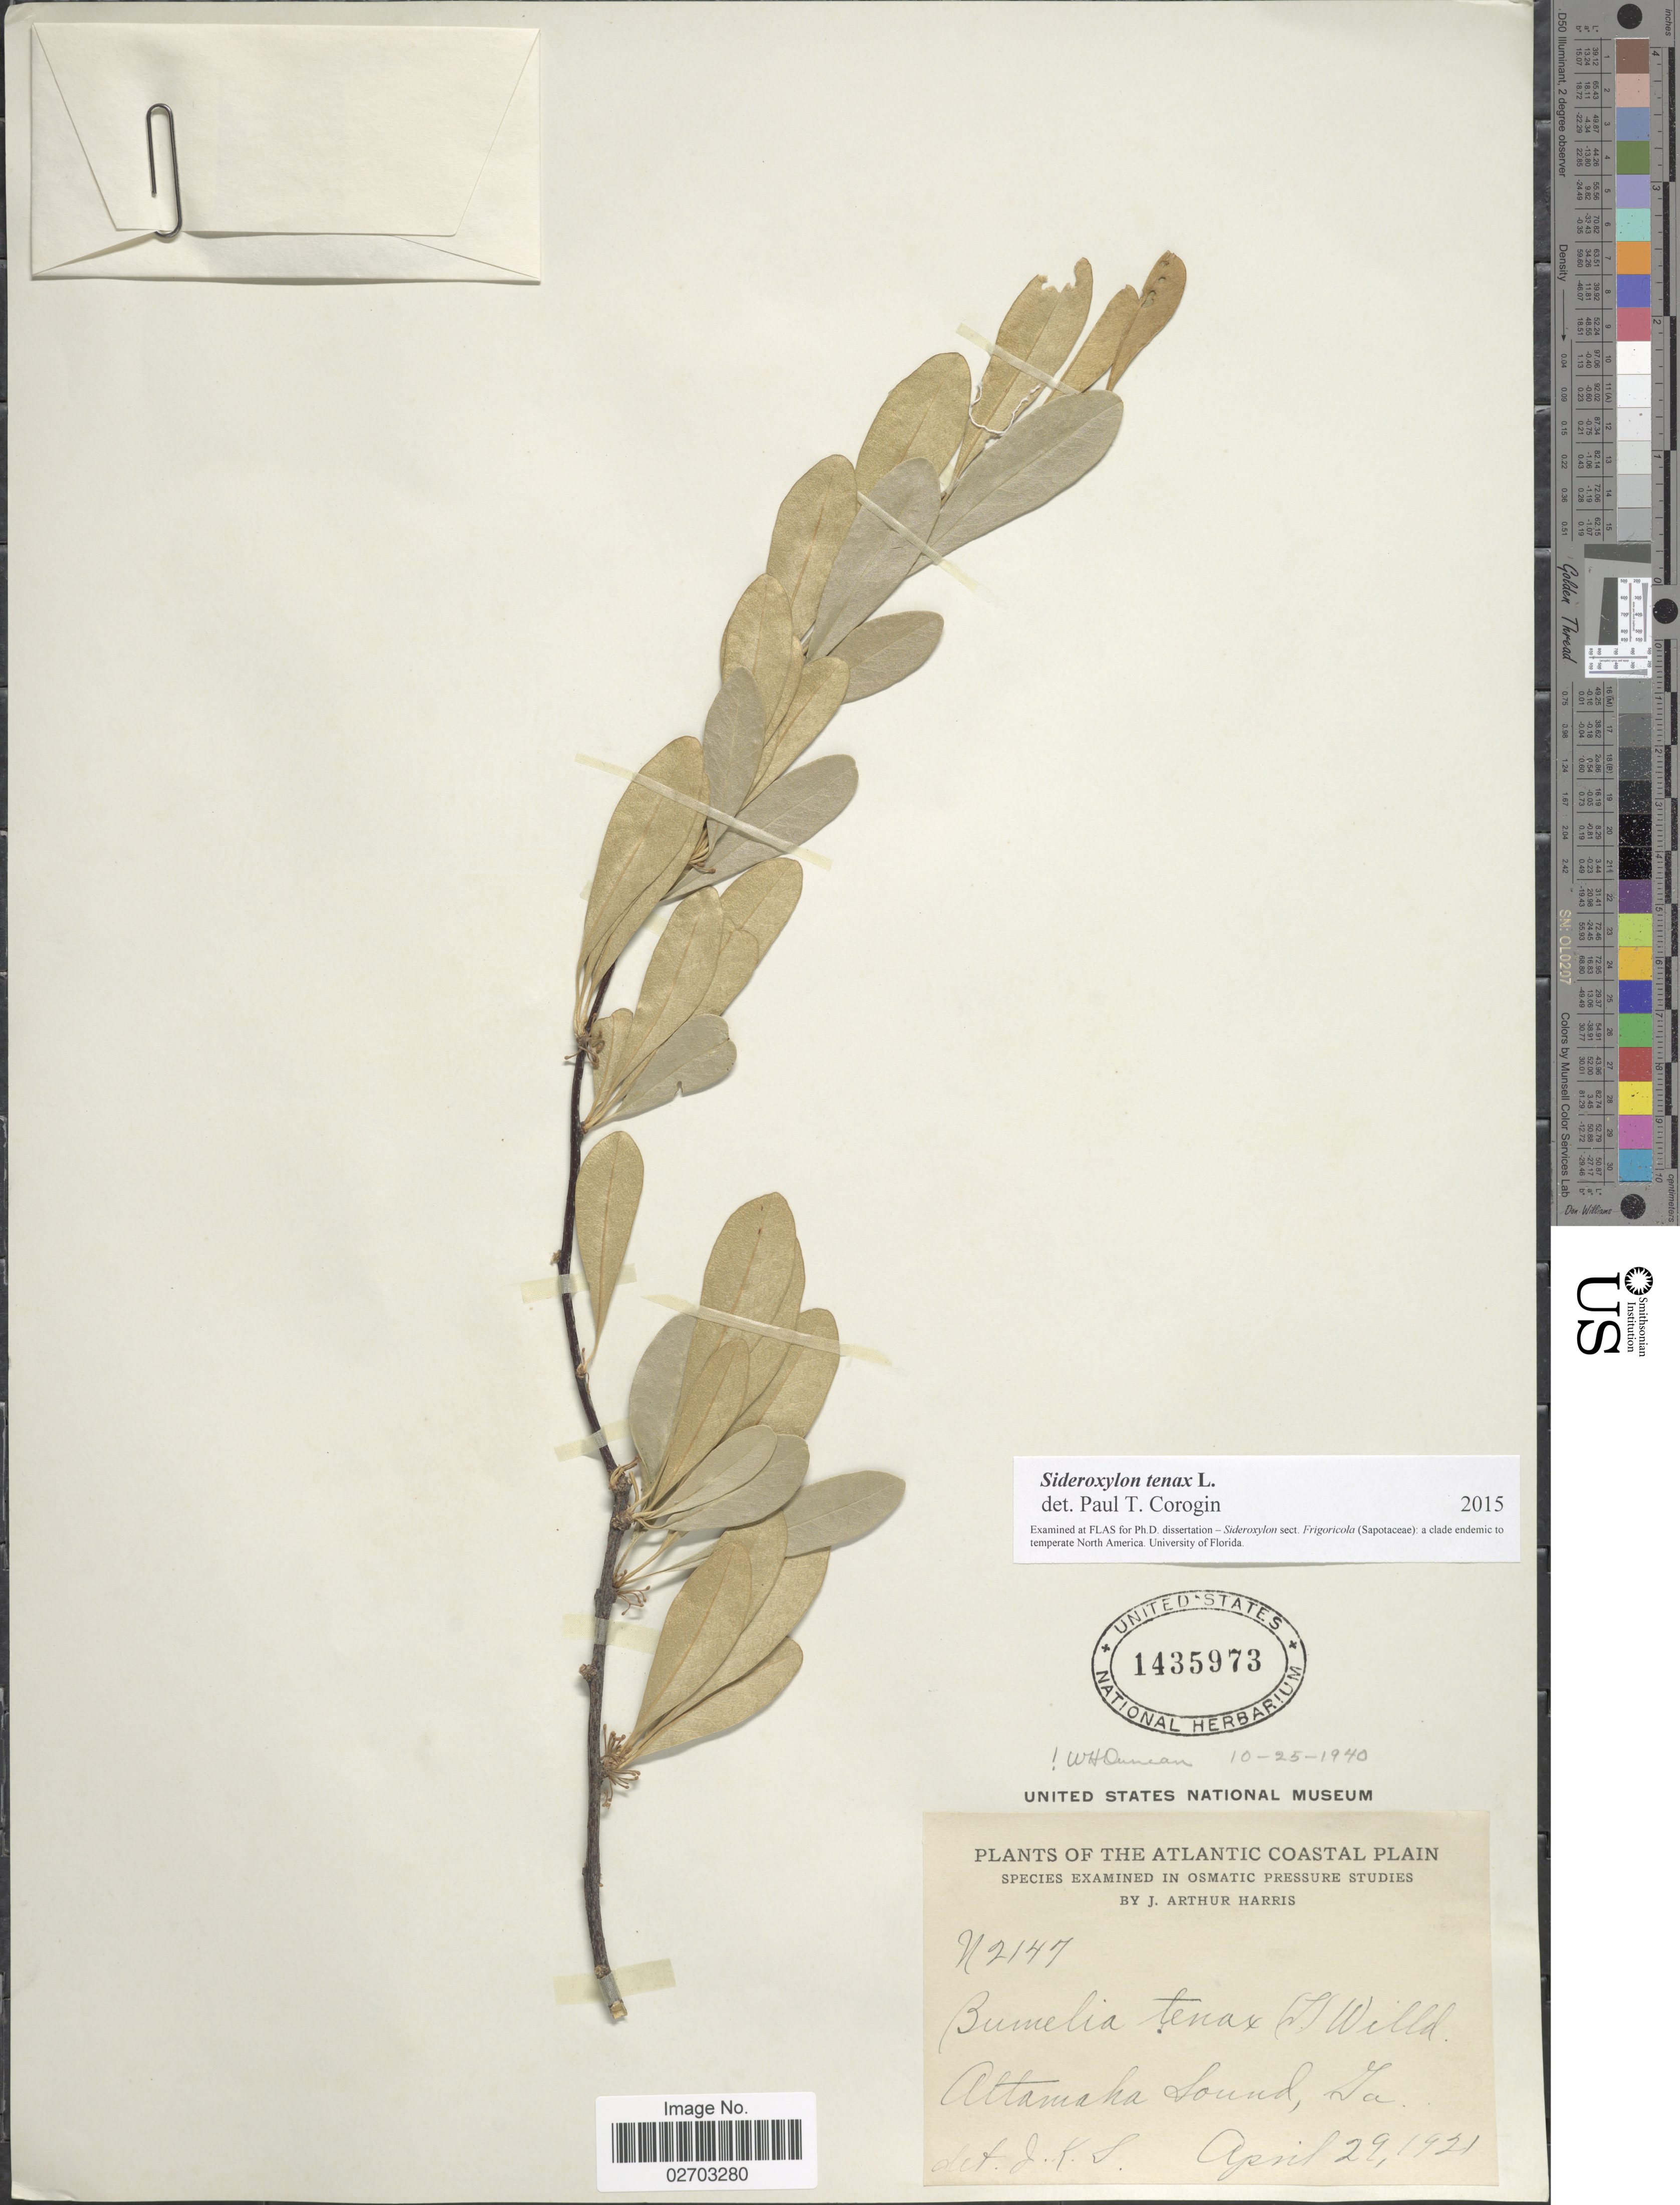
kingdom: Plantae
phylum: Tracheophyta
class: Magnoliopsida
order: Ericales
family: Sapotaceae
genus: Sideroxylon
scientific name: Sideroxylon tenax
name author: L.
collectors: J. A. Harris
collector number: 2147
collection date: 1921-04-29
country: United States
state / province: Georgia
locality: Atlantic Coastal Plain, Attmaka Sound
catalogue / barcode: US 1435973